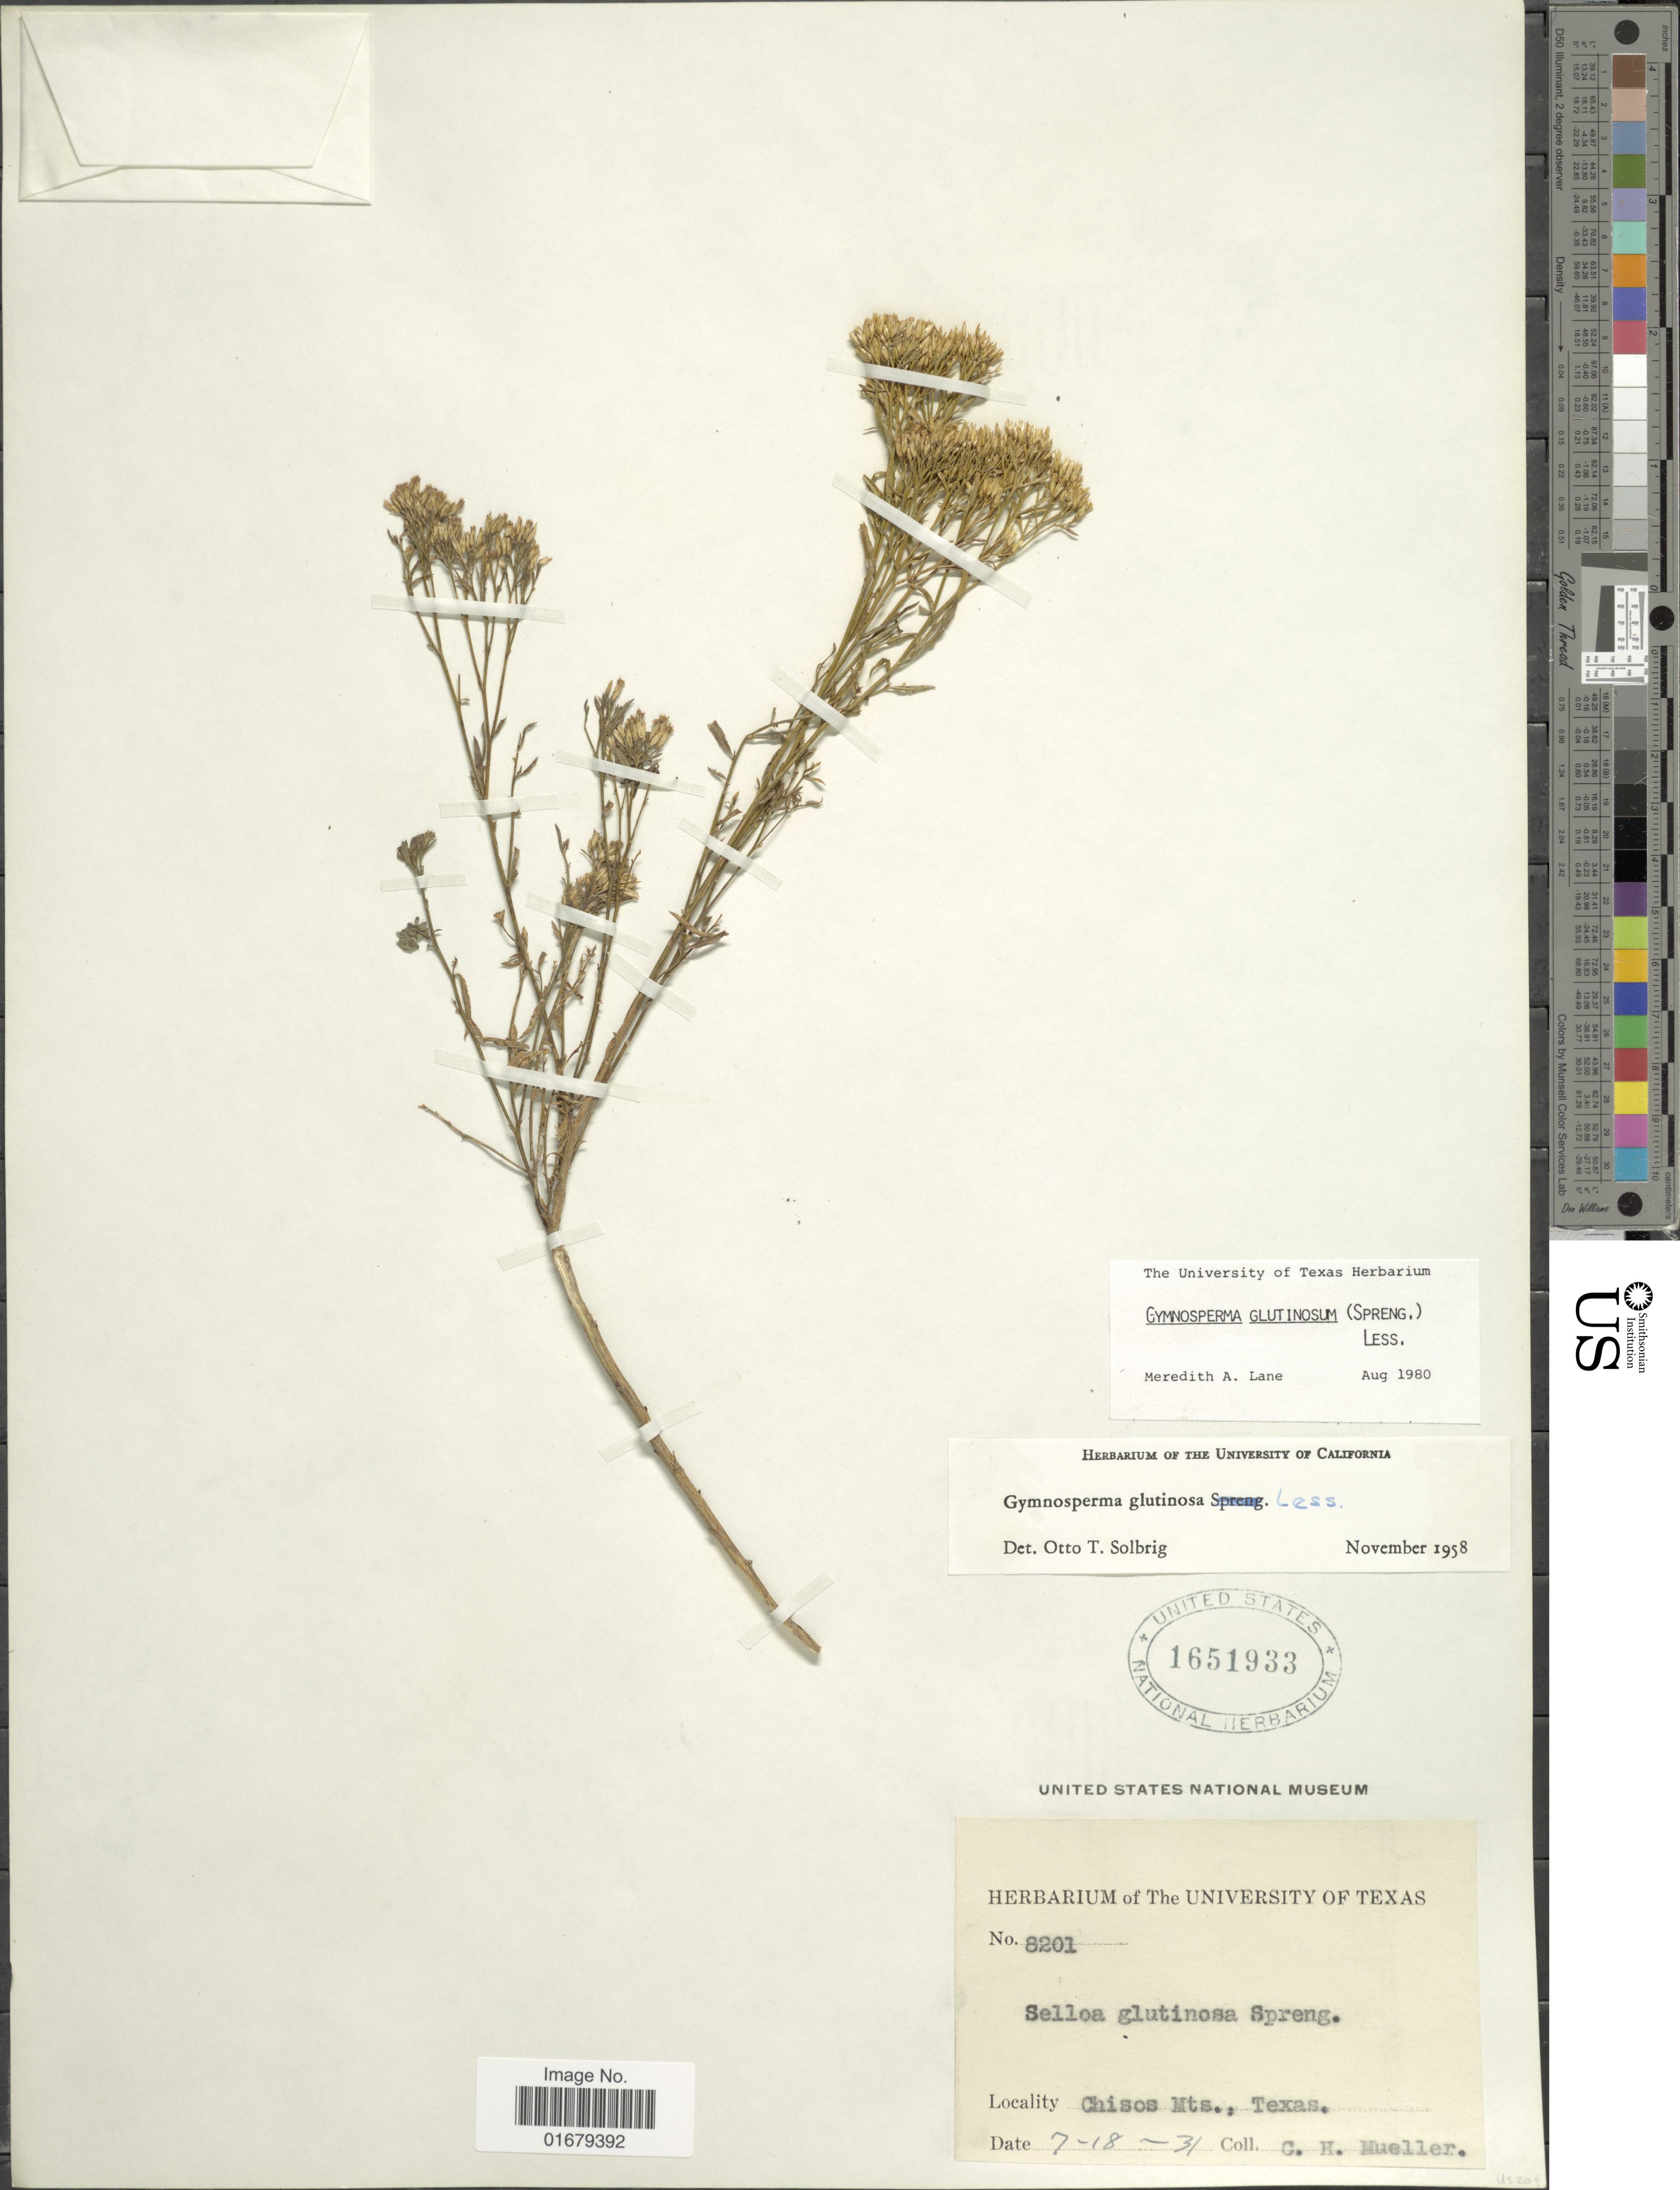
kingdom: Plantae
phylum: Tracheophyta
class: Magnoliopsida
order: Asterales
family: Asteraceae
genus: Gymnosperma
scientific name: Gymnosperma glutinosum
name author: (Spreng.) Less.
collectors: C. H. Mueller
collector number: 8201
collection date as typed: Transcribed d/m/y: 18/7/31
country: United States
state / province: Texas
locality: Chisos Mts.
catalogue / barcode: US 1651933